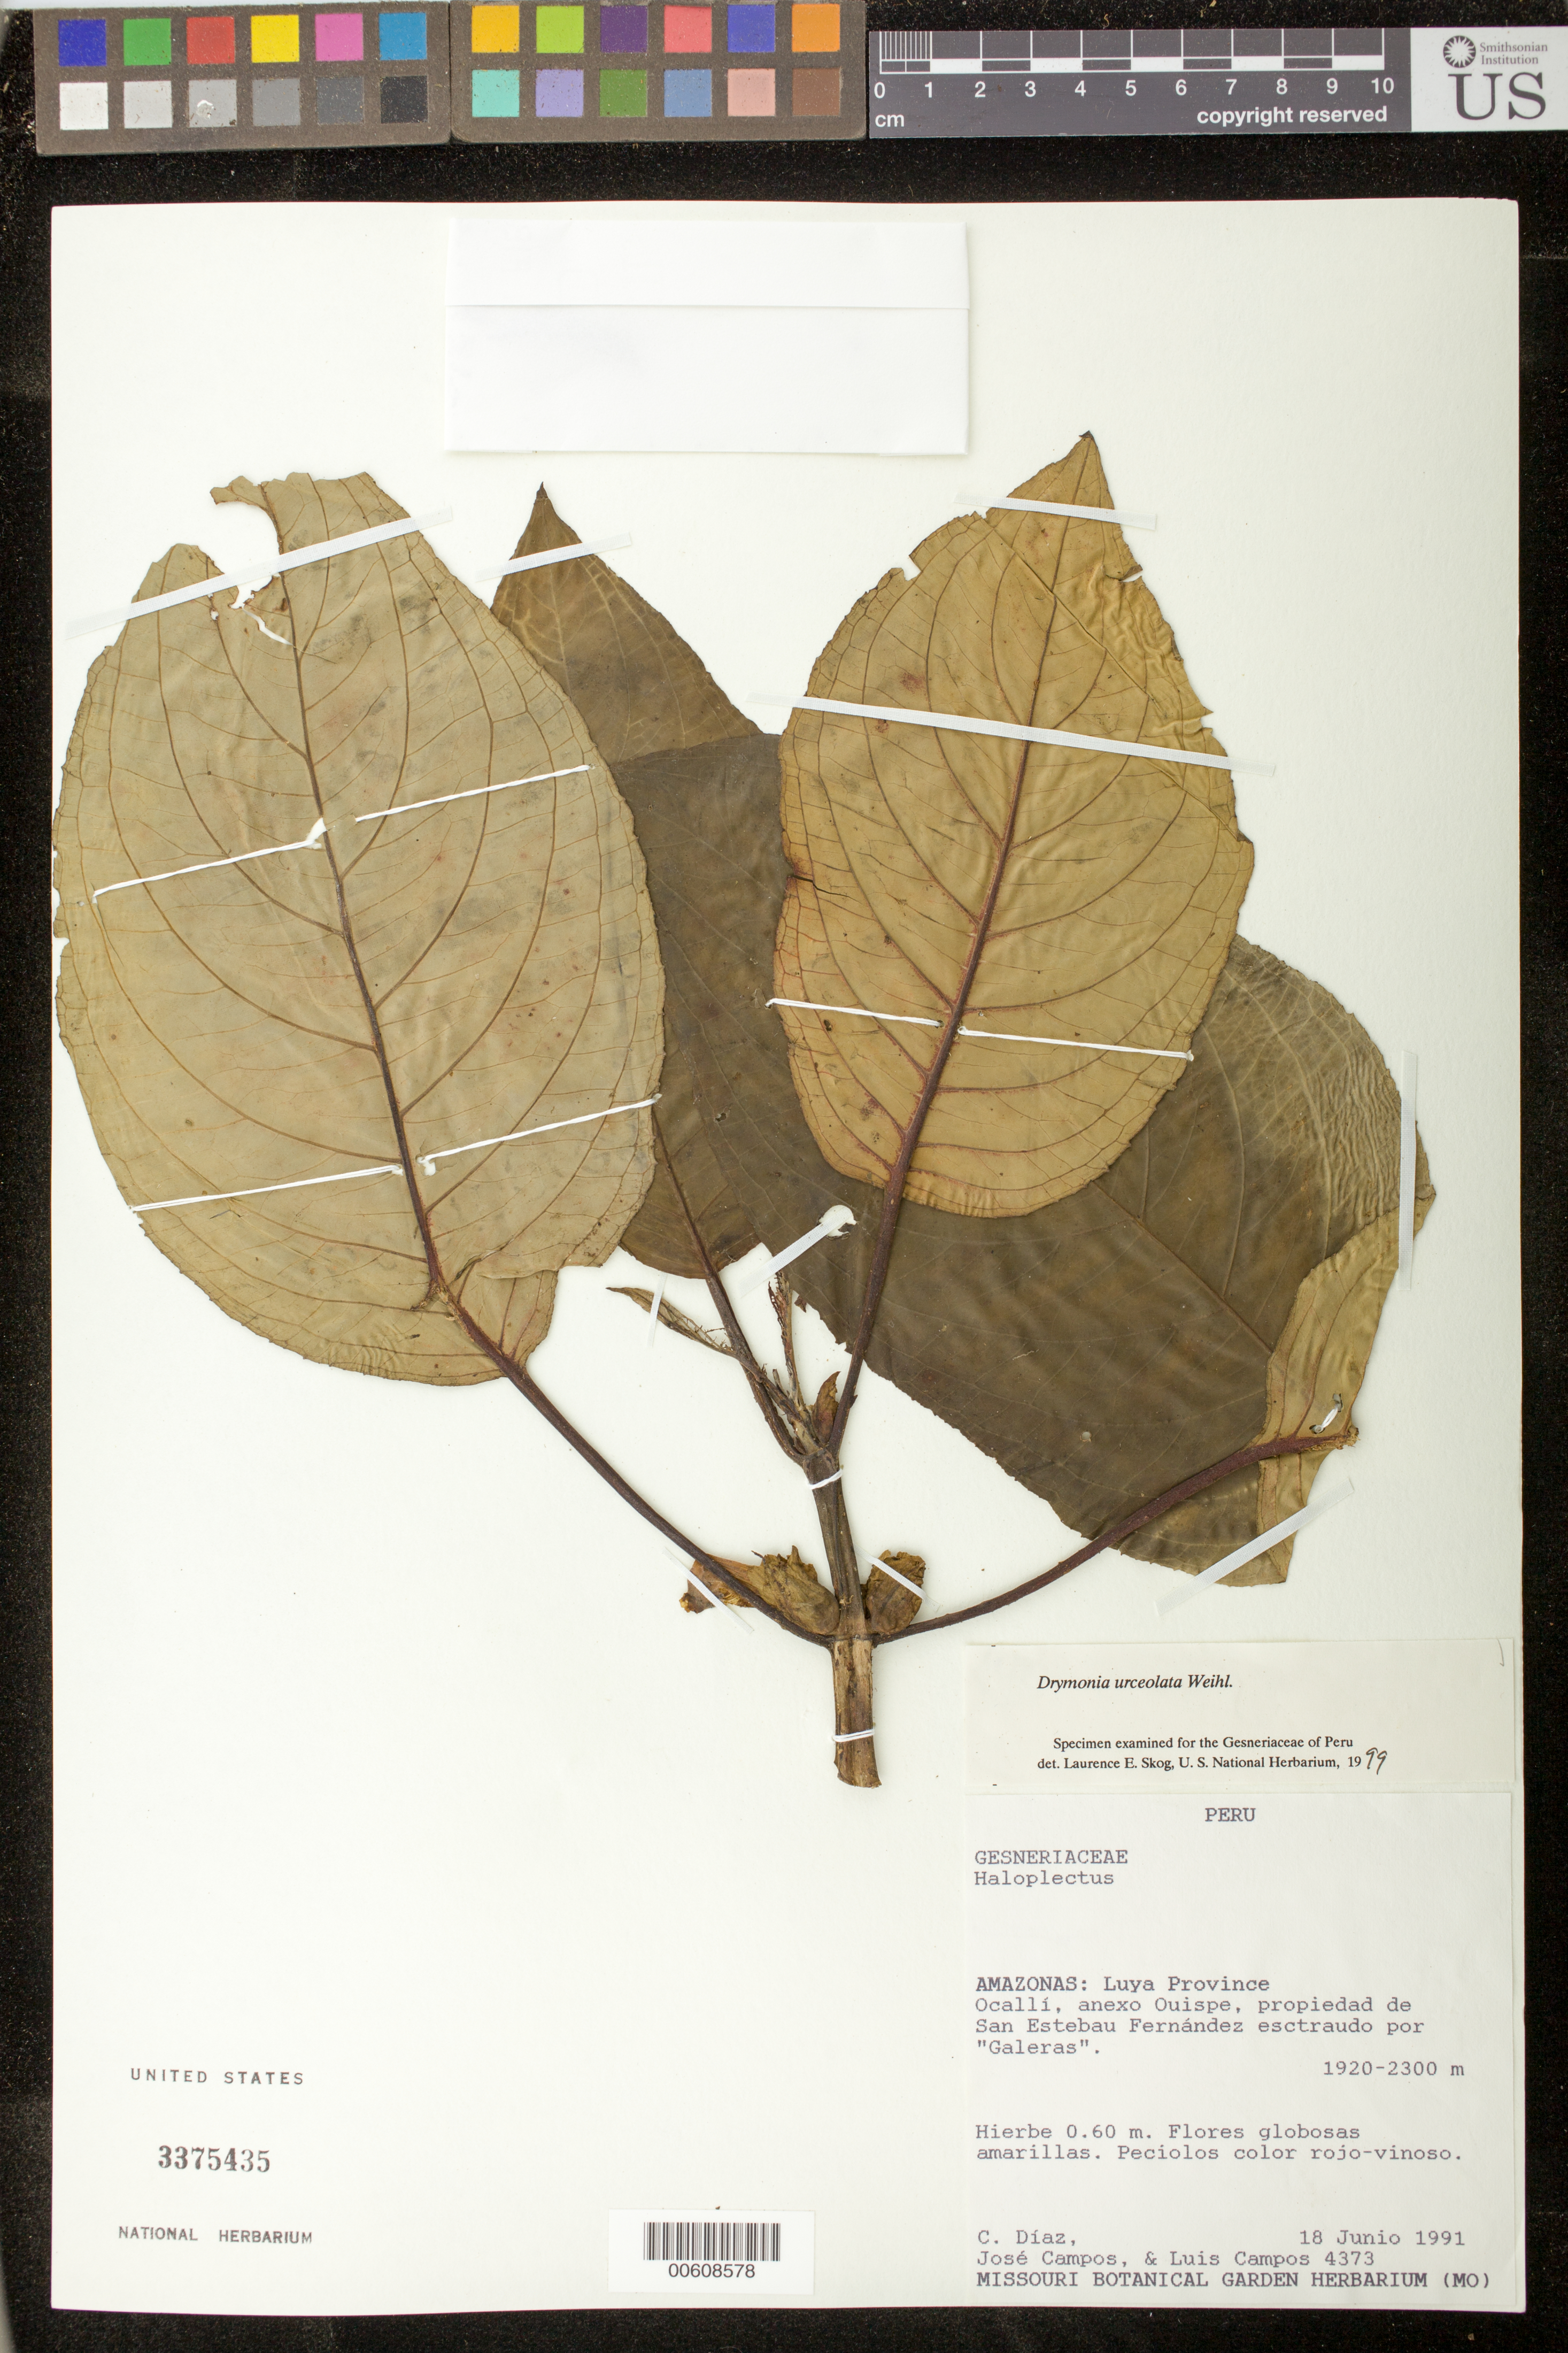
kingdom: Plantae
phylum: Tracheophyta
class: Magnoliopsida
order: Lamiales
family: Gesneriaceae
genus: Drymonia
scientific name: Drymonia urceolata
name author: Wiehler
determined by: Skog, Laurence E.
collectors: C. Díaz S., J. Campos & L. Campos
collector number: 4373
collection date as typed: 18 Jun 1991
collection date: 1991-06-18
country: Peru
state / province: Amazonas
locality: Prov. Luya; Ocallí, anexo Ouispe, propiedad de San Estabau Fernández esctraudo por "Galeras"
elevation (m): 1920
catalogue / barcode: US 3375435